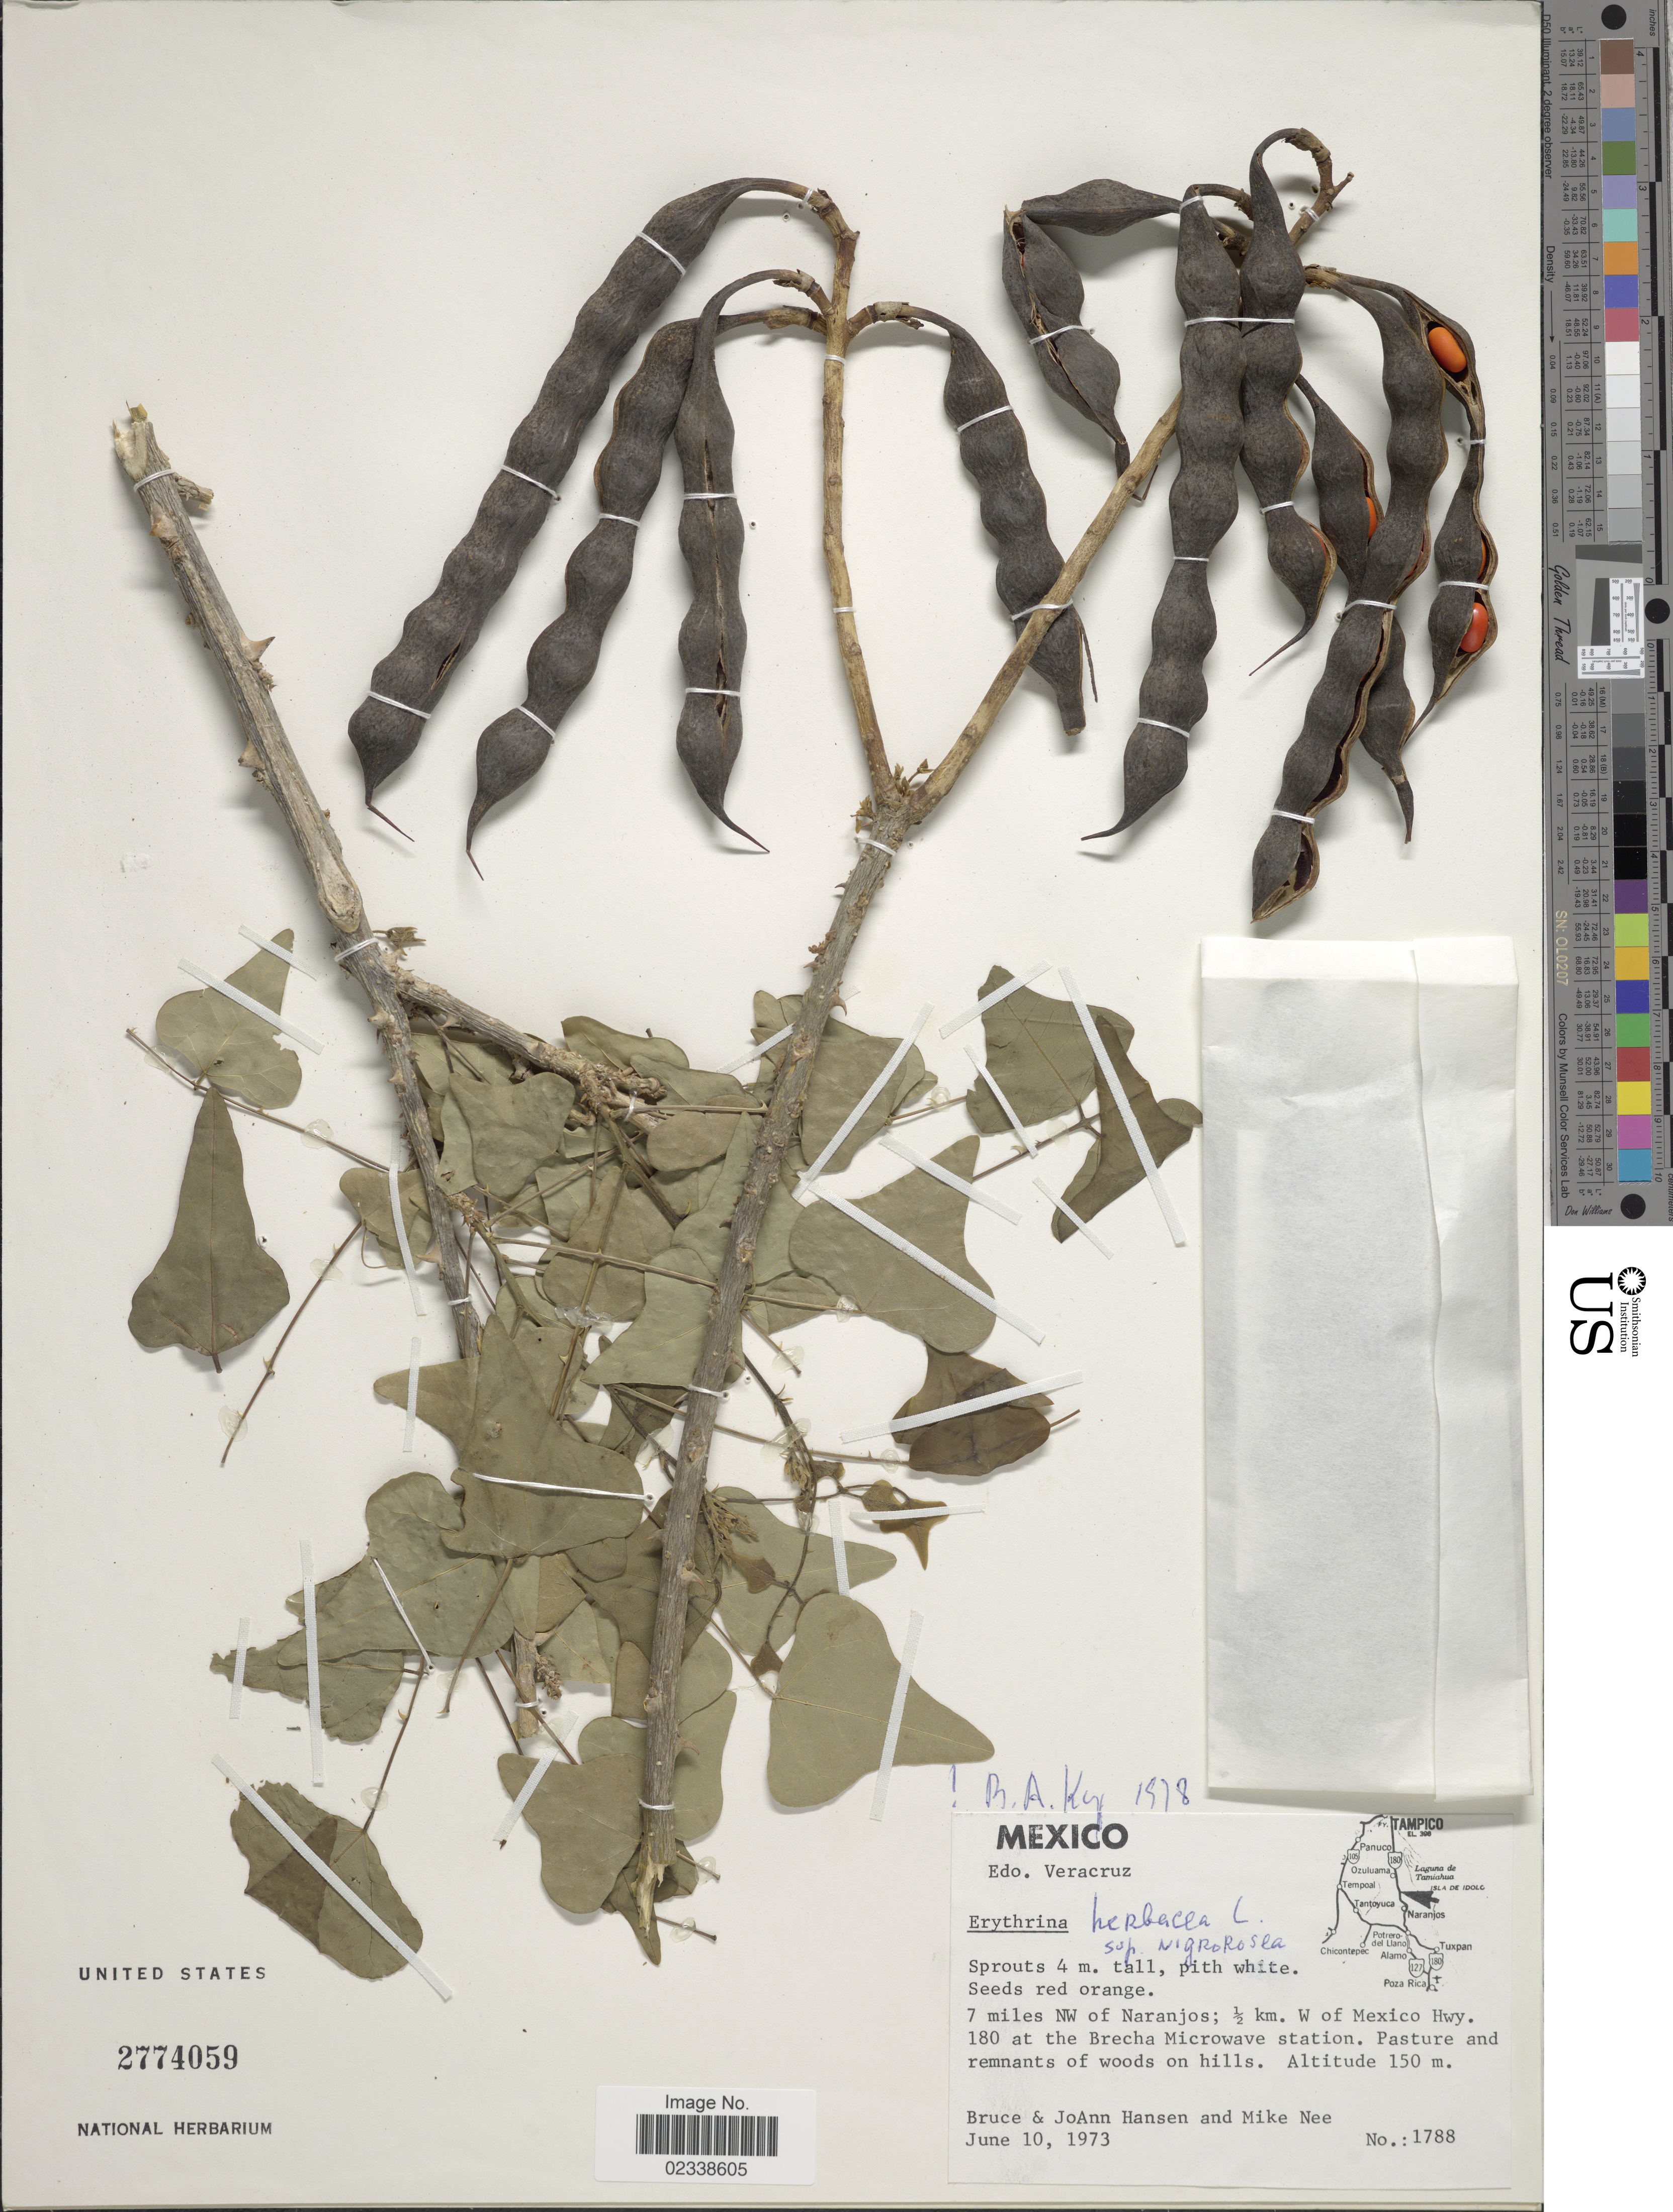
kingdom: Plantae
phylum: Tracheophyta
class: Magnoliopsida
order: Fabales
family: Fabaceae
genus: Erythrina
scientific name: Erythrina herbacea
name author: L.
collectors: B. Hansen, J. Hansen & M. Nee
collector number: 1788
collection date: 1973-06-10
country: Mexico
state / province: Veracruz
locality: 7 miles NW of Naranjos; 1/2 km. W of Mexico Hwy., 180 at the Brecha Microwave station, pasture and remnants of woods on hills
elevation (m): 150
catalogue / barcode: US 2774059